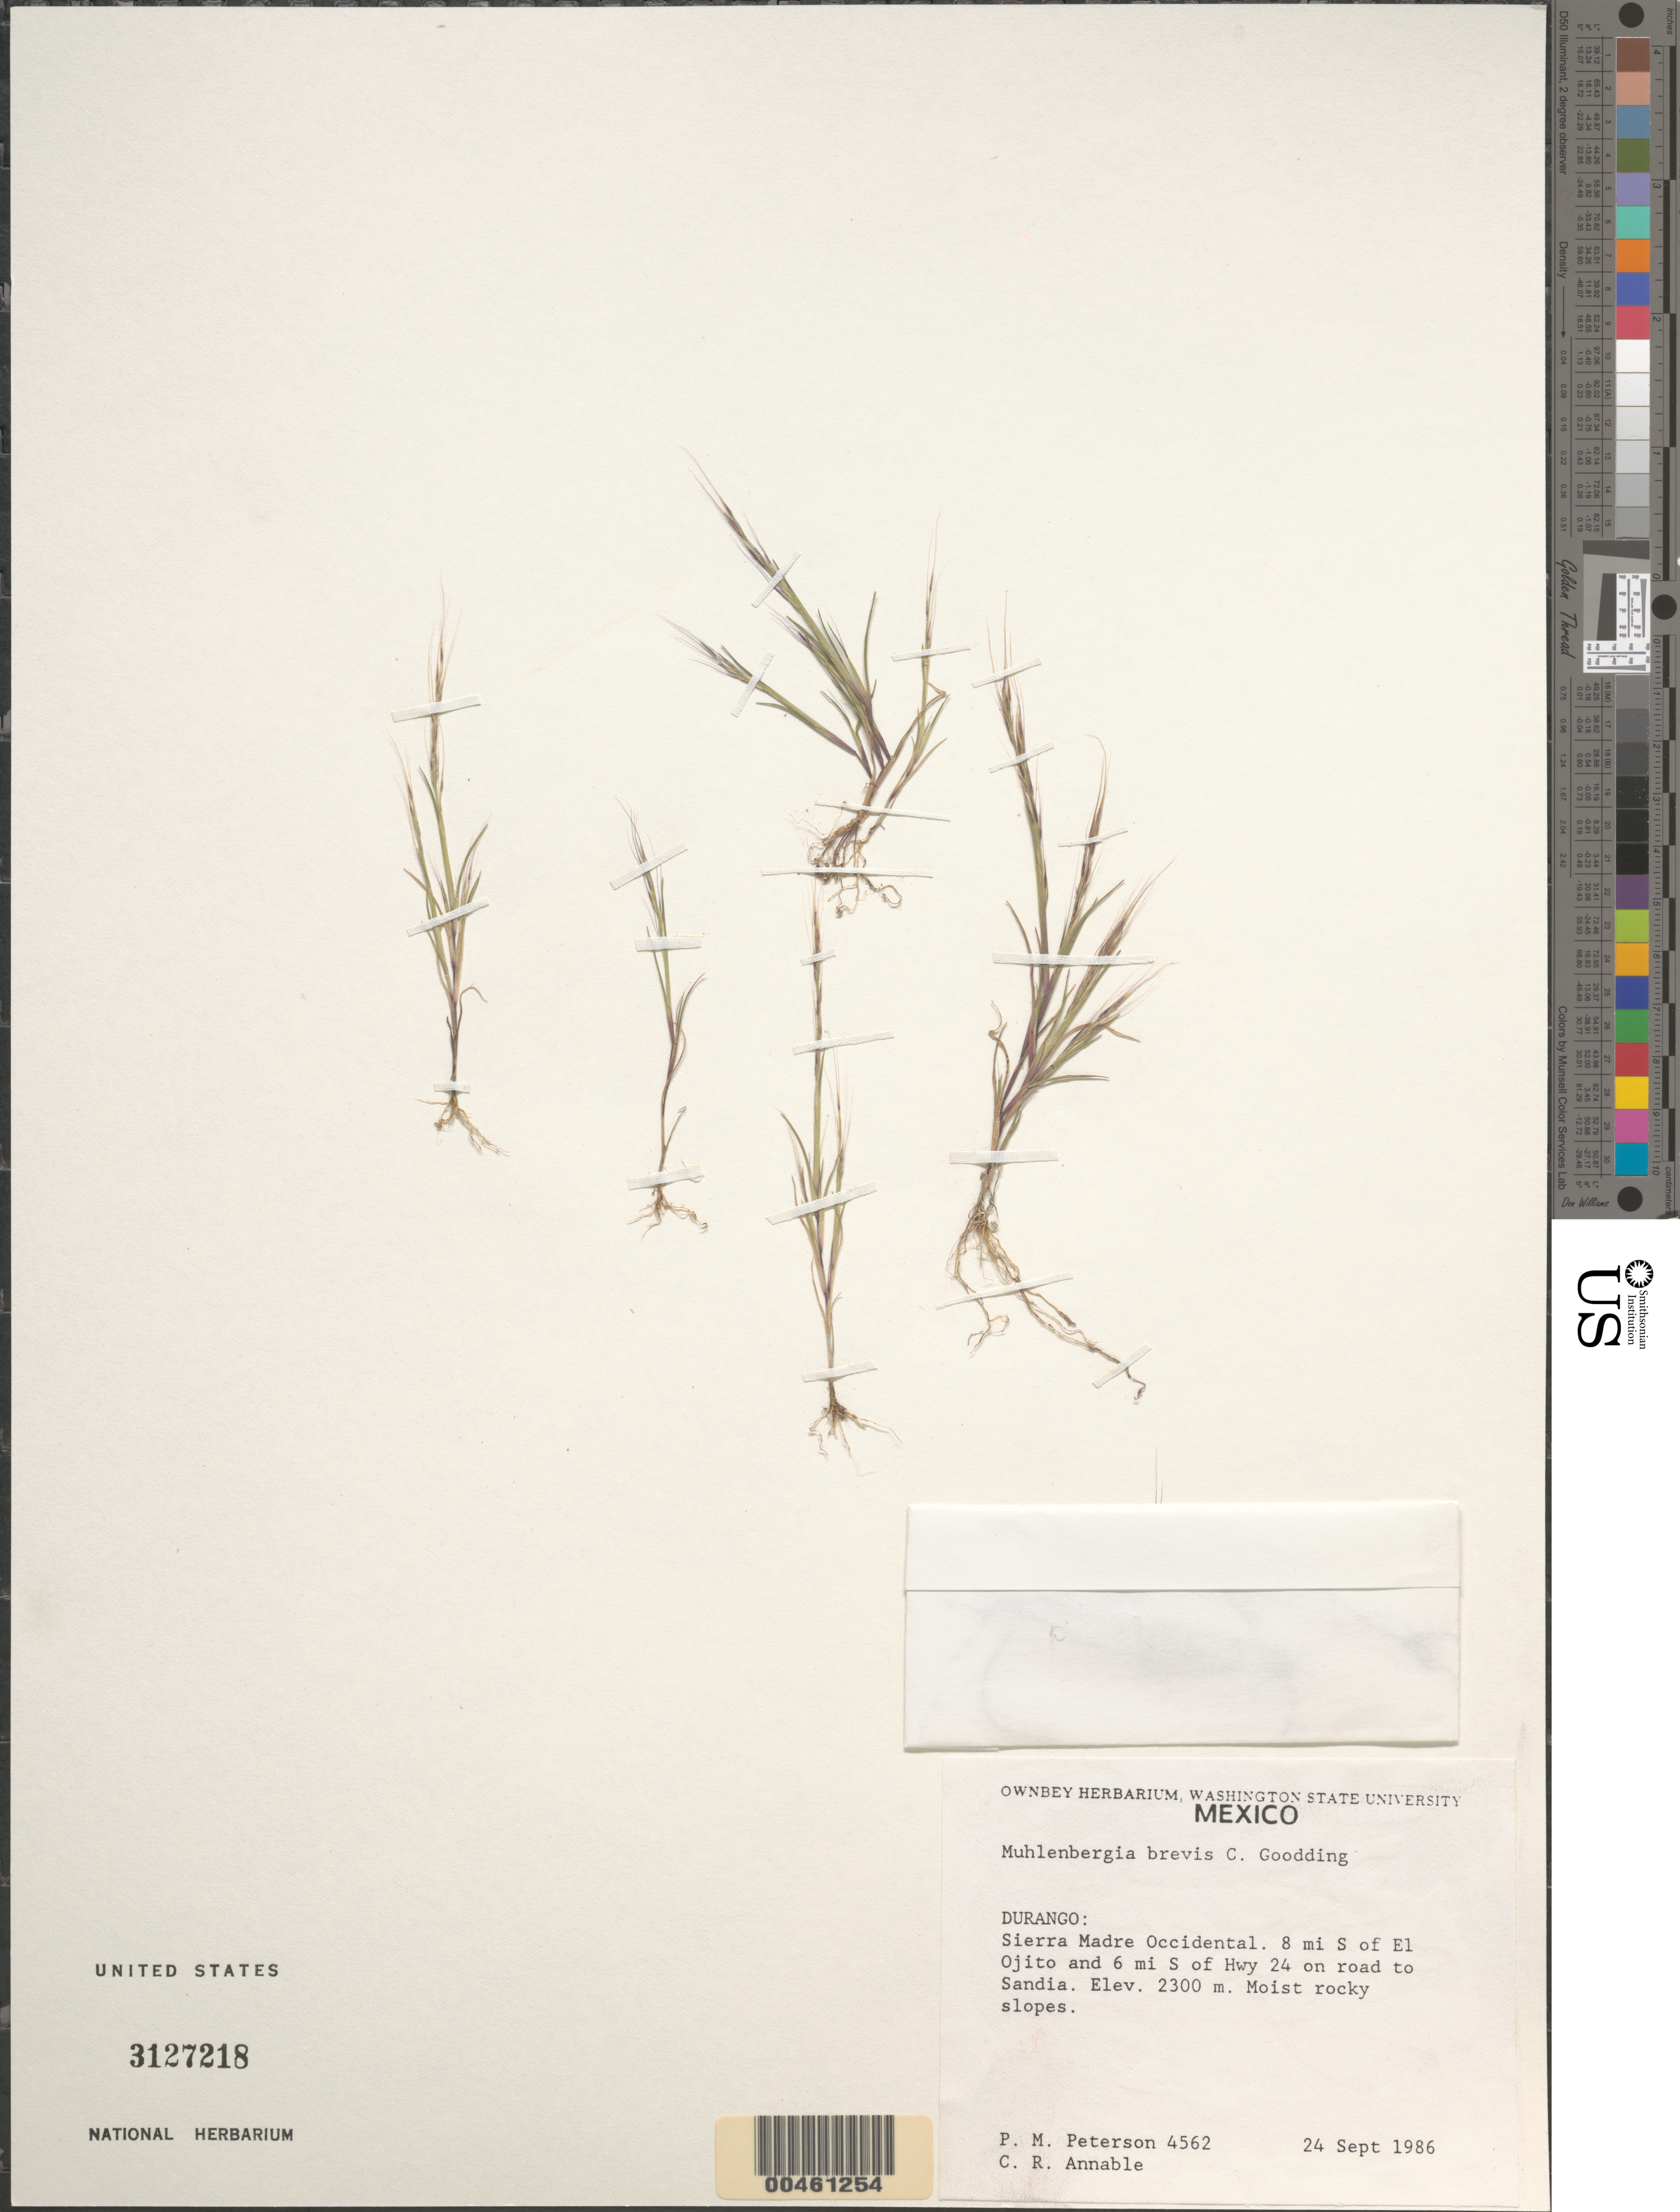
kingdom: Plantae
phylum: Tracheophyta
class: Liliopsida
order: Poales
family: Poaceae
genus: Muhlenbergia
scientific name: Muhlenbergia brevis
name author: C.O. Goodd.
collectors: P. M. Peterson & C. R. Annable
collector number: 04562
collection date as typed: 24 Sep 1986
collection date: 1986-09-24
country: Mexico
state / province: Durango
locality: Sierra Madre Occidental, 8 miles south of El Ojito and 6 miles south of Hwy 24 on road to Sandia.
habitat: Moist rocky slopes.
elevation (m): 2300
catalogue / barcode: US 3127218